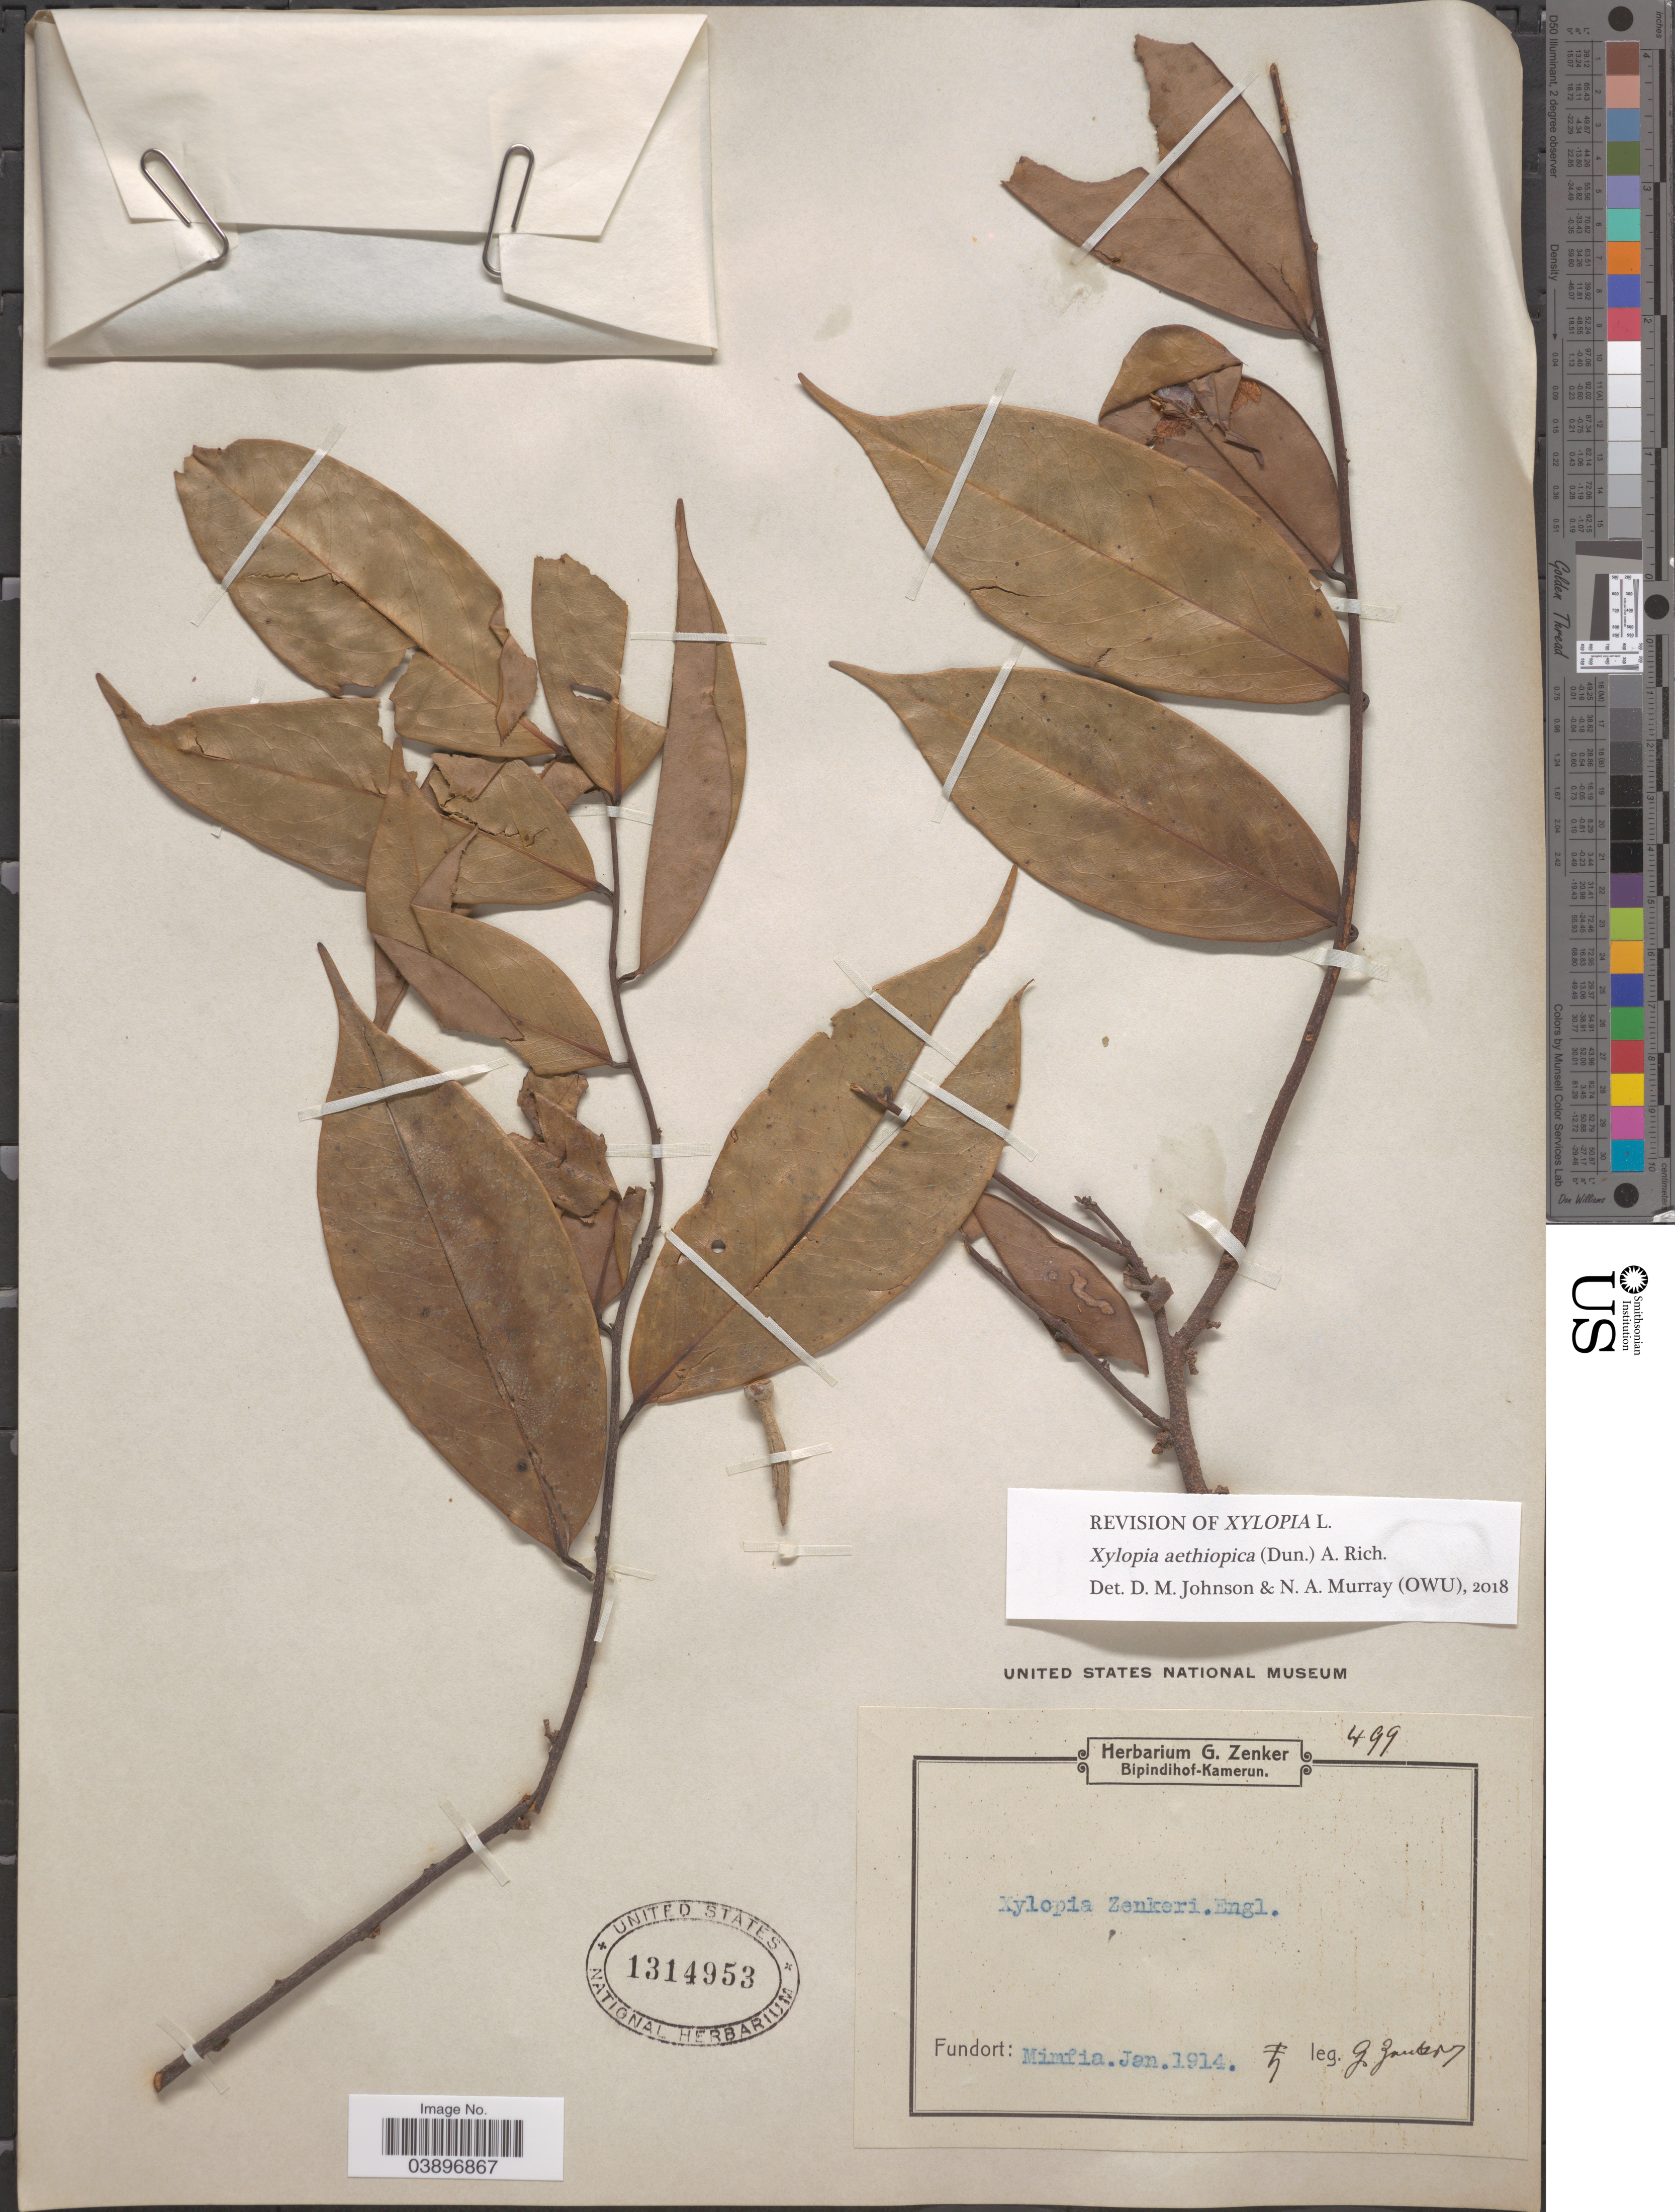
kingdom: Plantae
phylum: Tracheophyta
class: Magnoliopsida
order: Magnoliales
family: Annonaceae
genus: Xylopia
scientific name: Xylopia aethiopica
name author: (Dunal) A. Rich.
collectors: G. A. Zenker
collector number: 499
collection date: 1914-01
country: Cameroon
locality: Mimfia.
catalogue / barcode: US 1314953